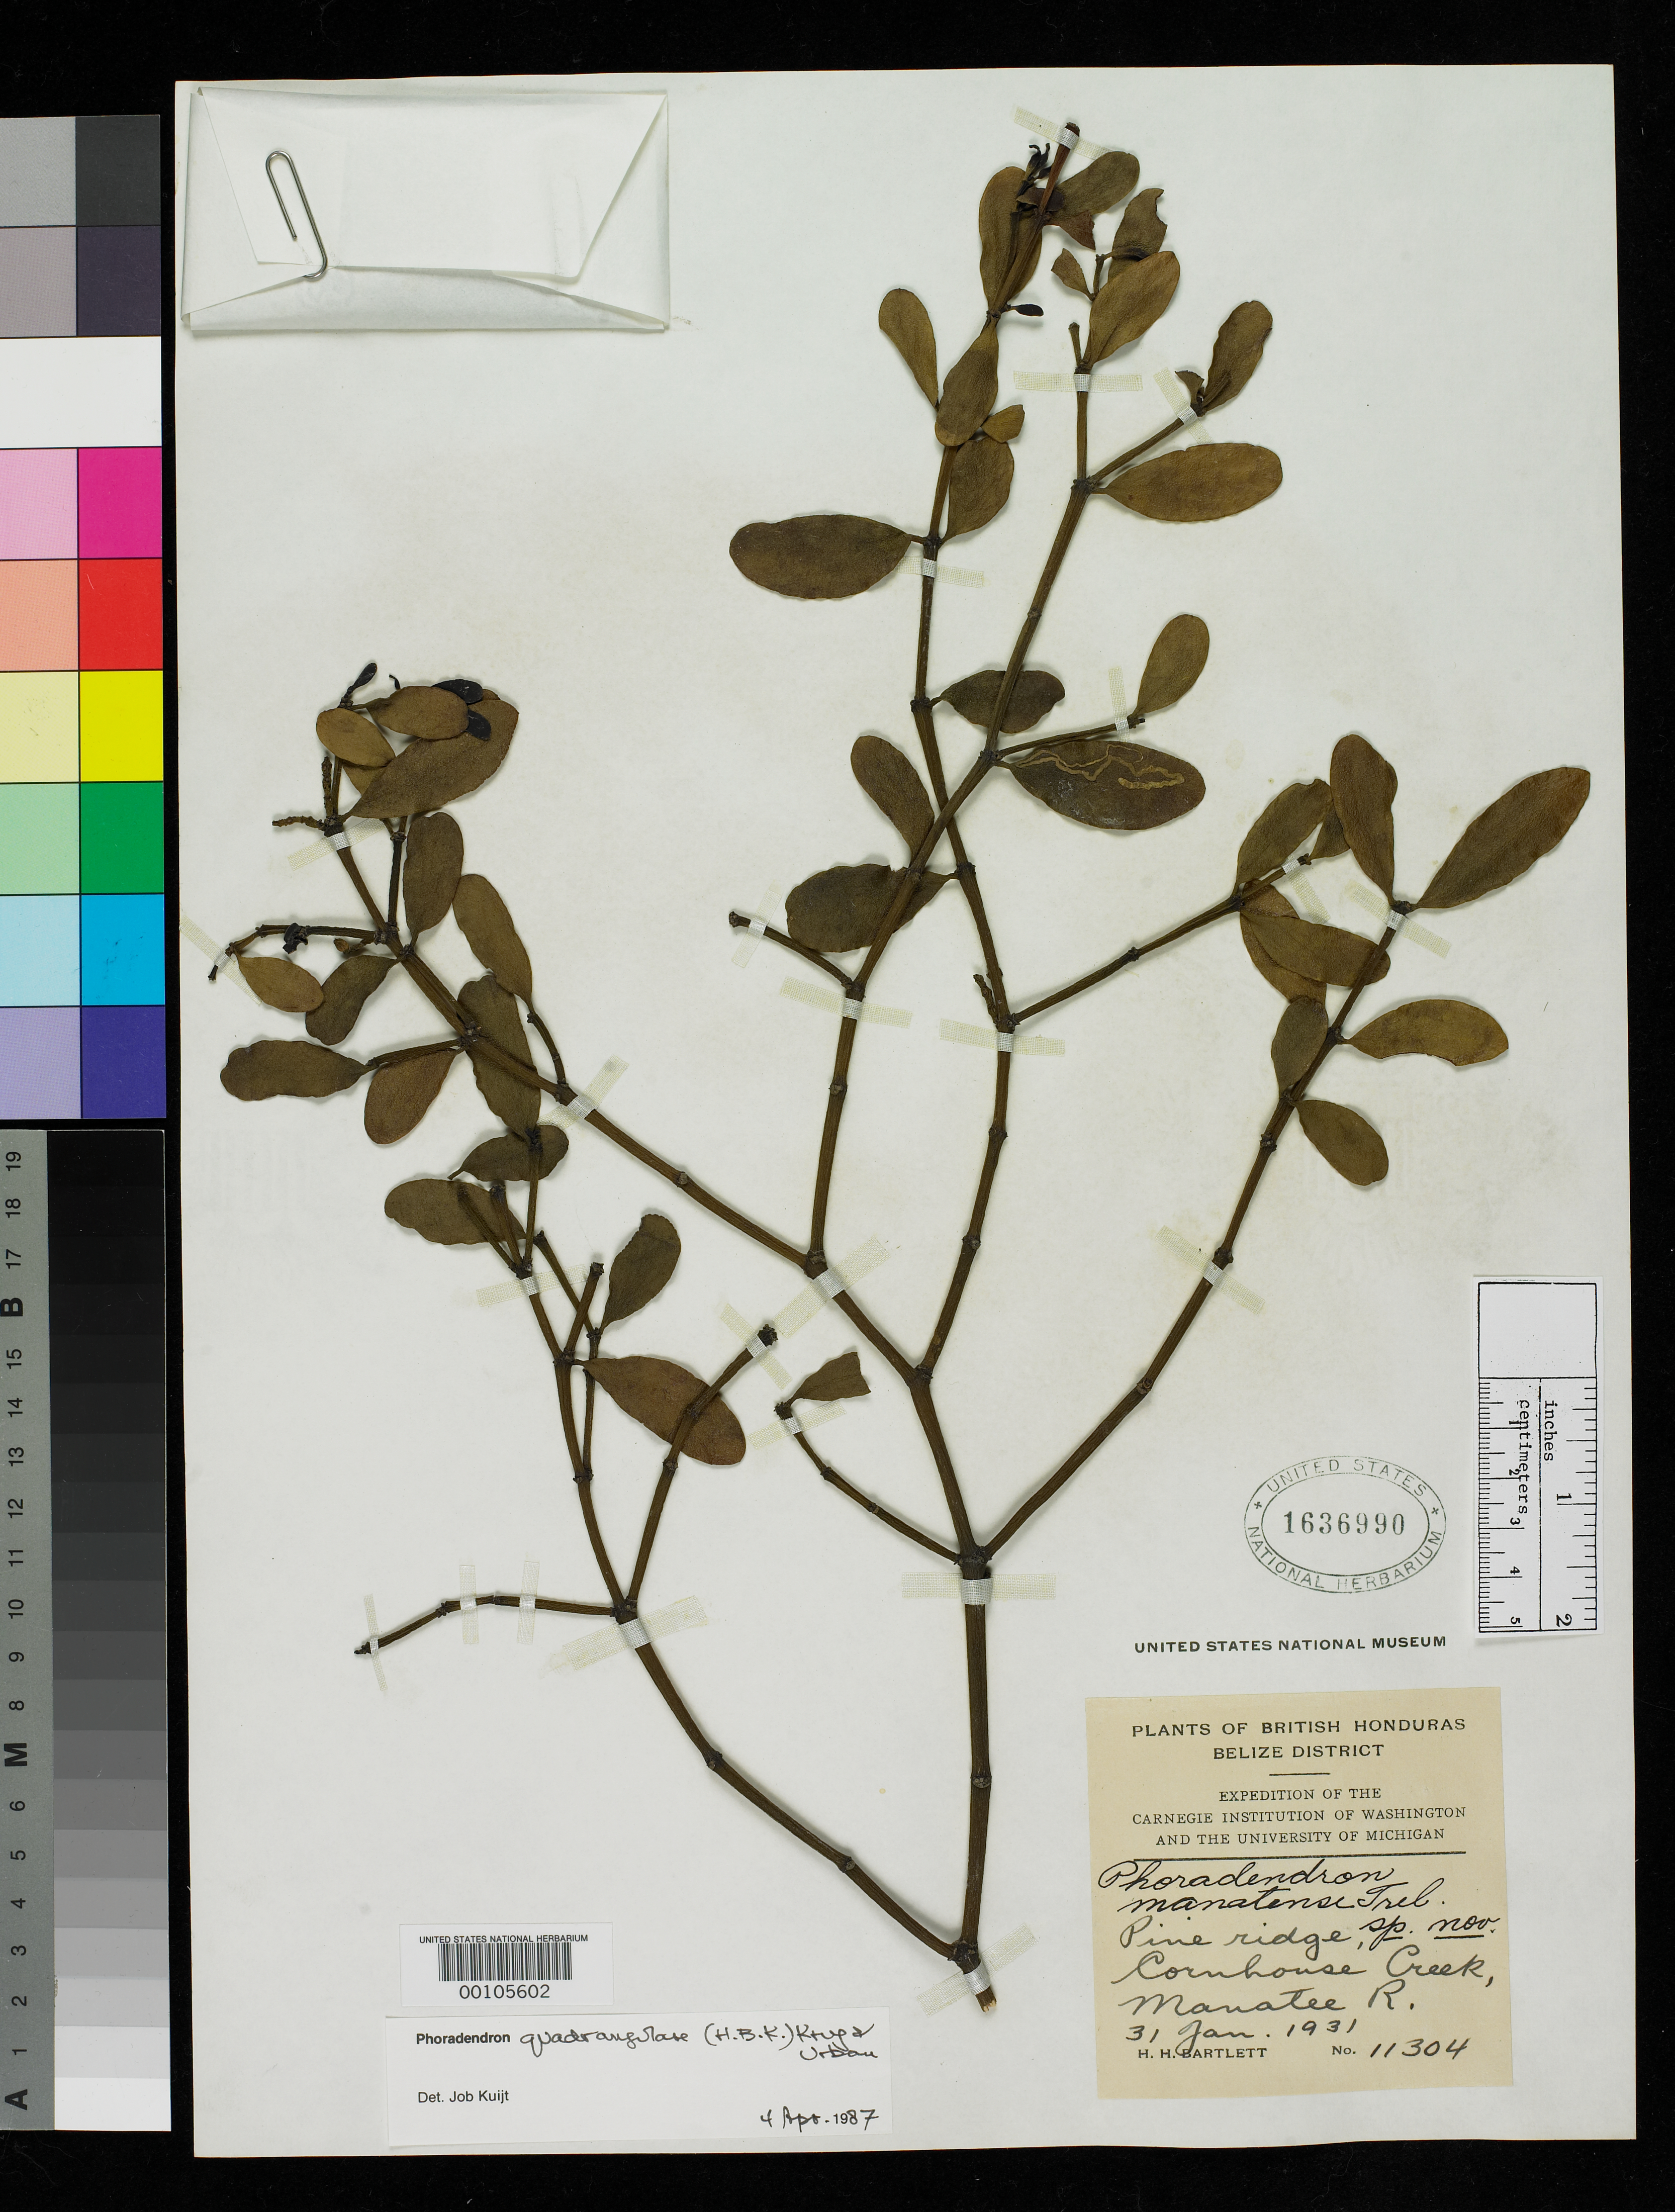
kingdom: Plantae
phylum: Tracheophyta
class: Magnoliopsida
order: Santalales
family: Viscaceae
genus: Phoradendron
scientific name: Phoradendron manatense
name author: Trel. ex Standl.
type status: Isotype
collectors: H. H. Bartlett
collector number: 11304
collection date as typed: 31 Jan 1931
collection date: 1931-01-31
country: Belize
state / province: Belize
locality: Pine Ridge, Cornhouse Creek, Manatee River.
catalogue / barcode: US 1636990